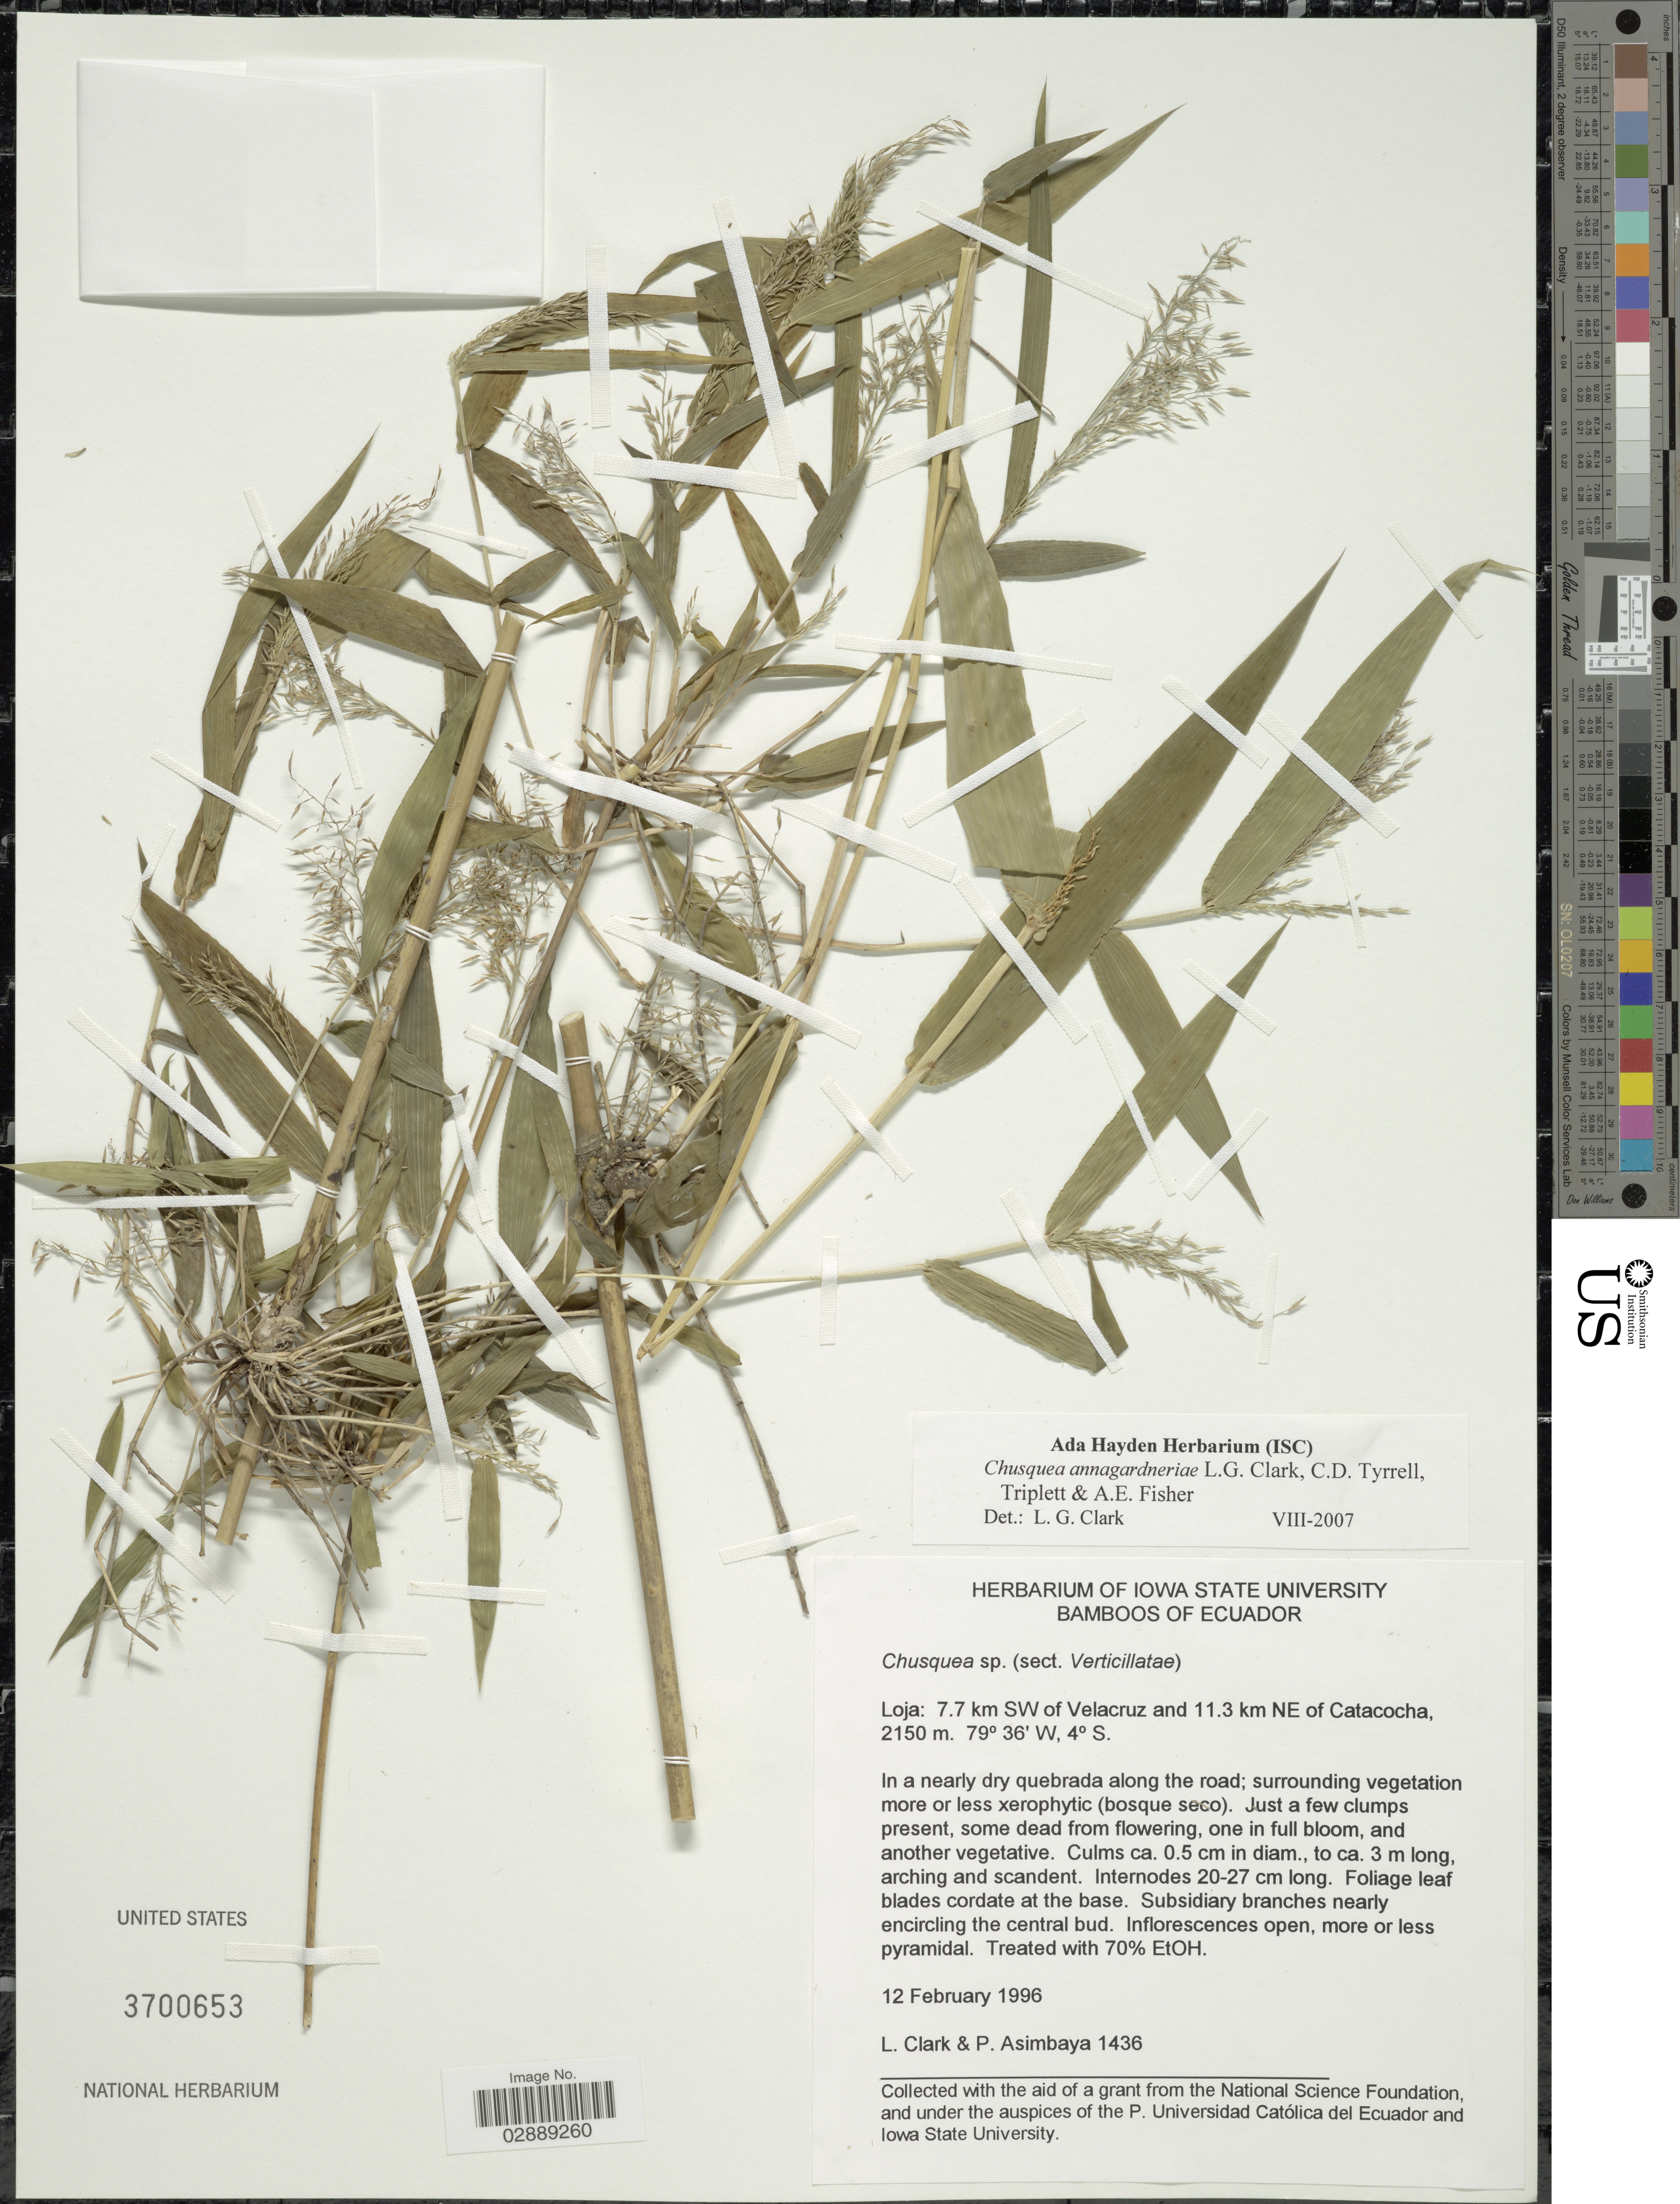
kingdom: Plantae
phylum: Tracheophyta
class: Liliopsida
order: Poales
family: Poaceae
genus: Chusquea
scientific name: Chusquea annagardneriae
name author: L.G. Clark et al.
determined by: Clark, Lynn G., (ISC), Iowa State University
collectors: L. G. Clark & P. Asimbaya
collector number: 1436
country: Ecuador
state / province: Loja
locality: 7.7 km SW of Velacruz and 11.3 km NE of Catacocha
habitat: in a nearly dry quebrada along the road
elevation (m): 2150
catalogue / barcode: US 3700653